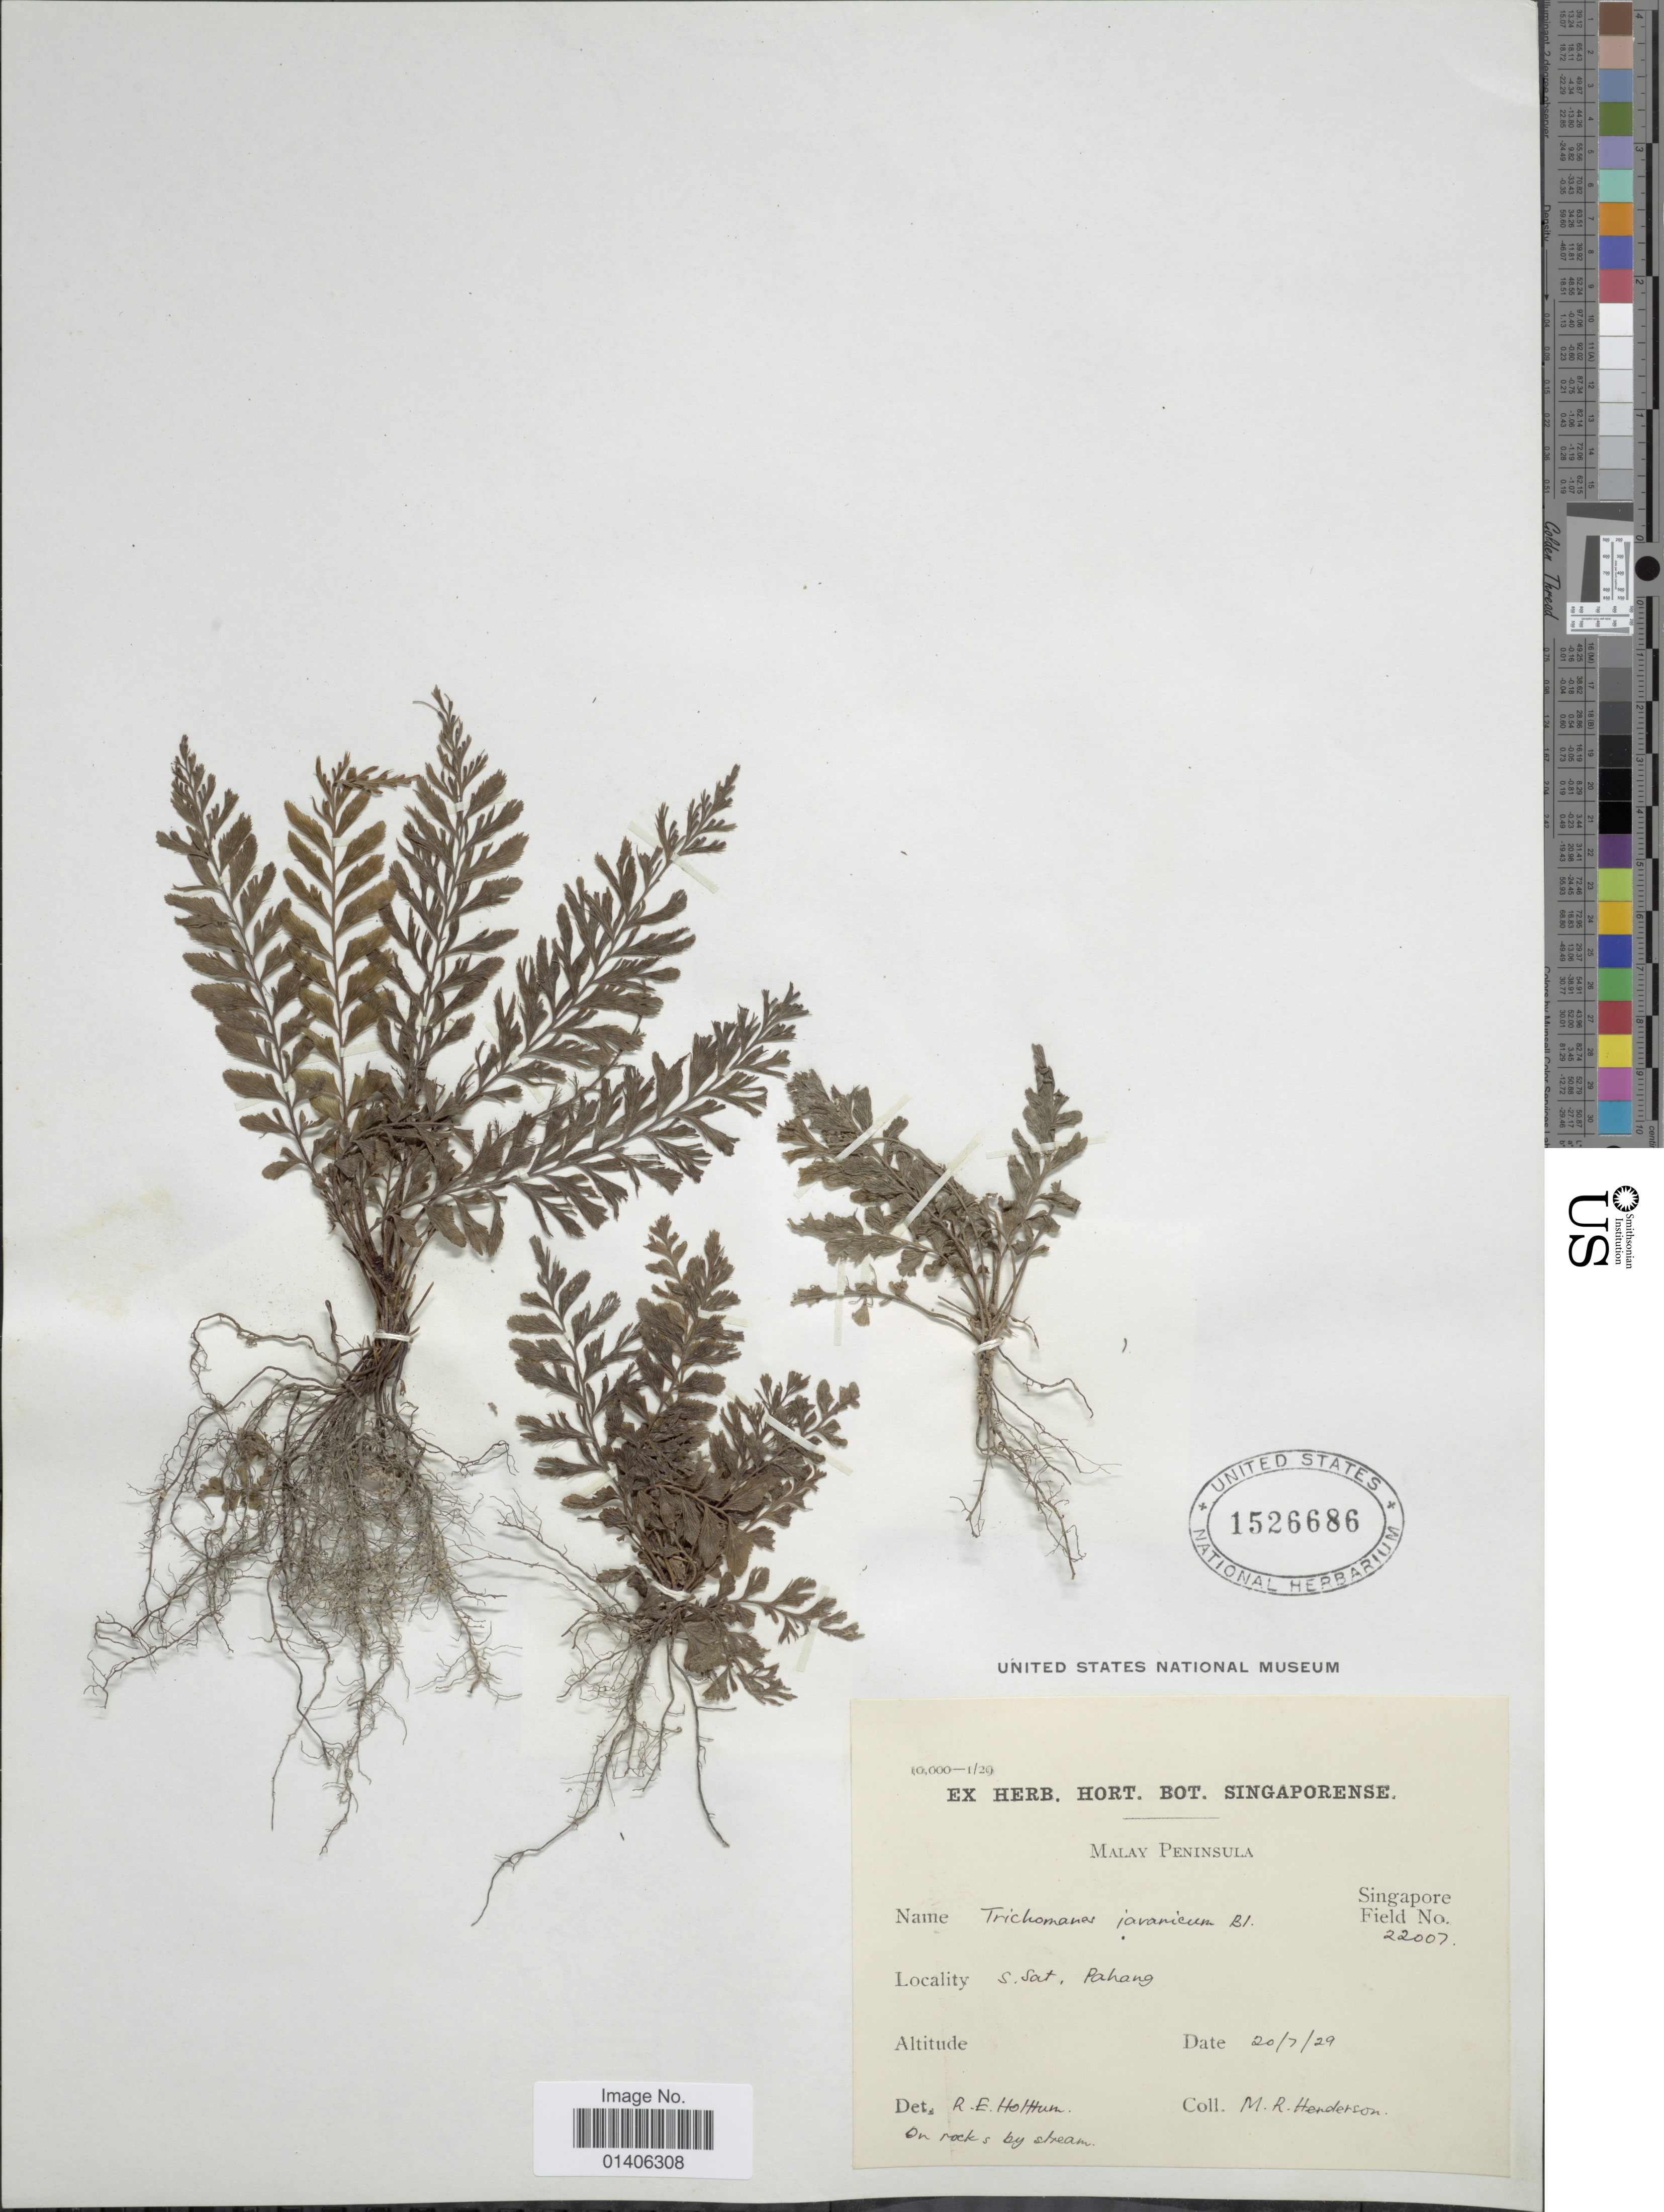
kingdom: Plantae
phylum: Tracheophyta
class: Polypodiopsida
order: Hymenophyllales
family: Hymenophyllaceae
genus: Cephalomanes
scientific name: Cephalomanes javanicum var. javanicum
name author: C. Presl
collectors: M. Henderson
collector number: Singapore Field 22007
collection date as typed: Transcribed d/m/y: 20/7/29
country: Malaysia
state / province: Pahang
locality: Malay Peninsula, S. Sat Pahang [interpreted]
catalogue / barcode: US 1526686